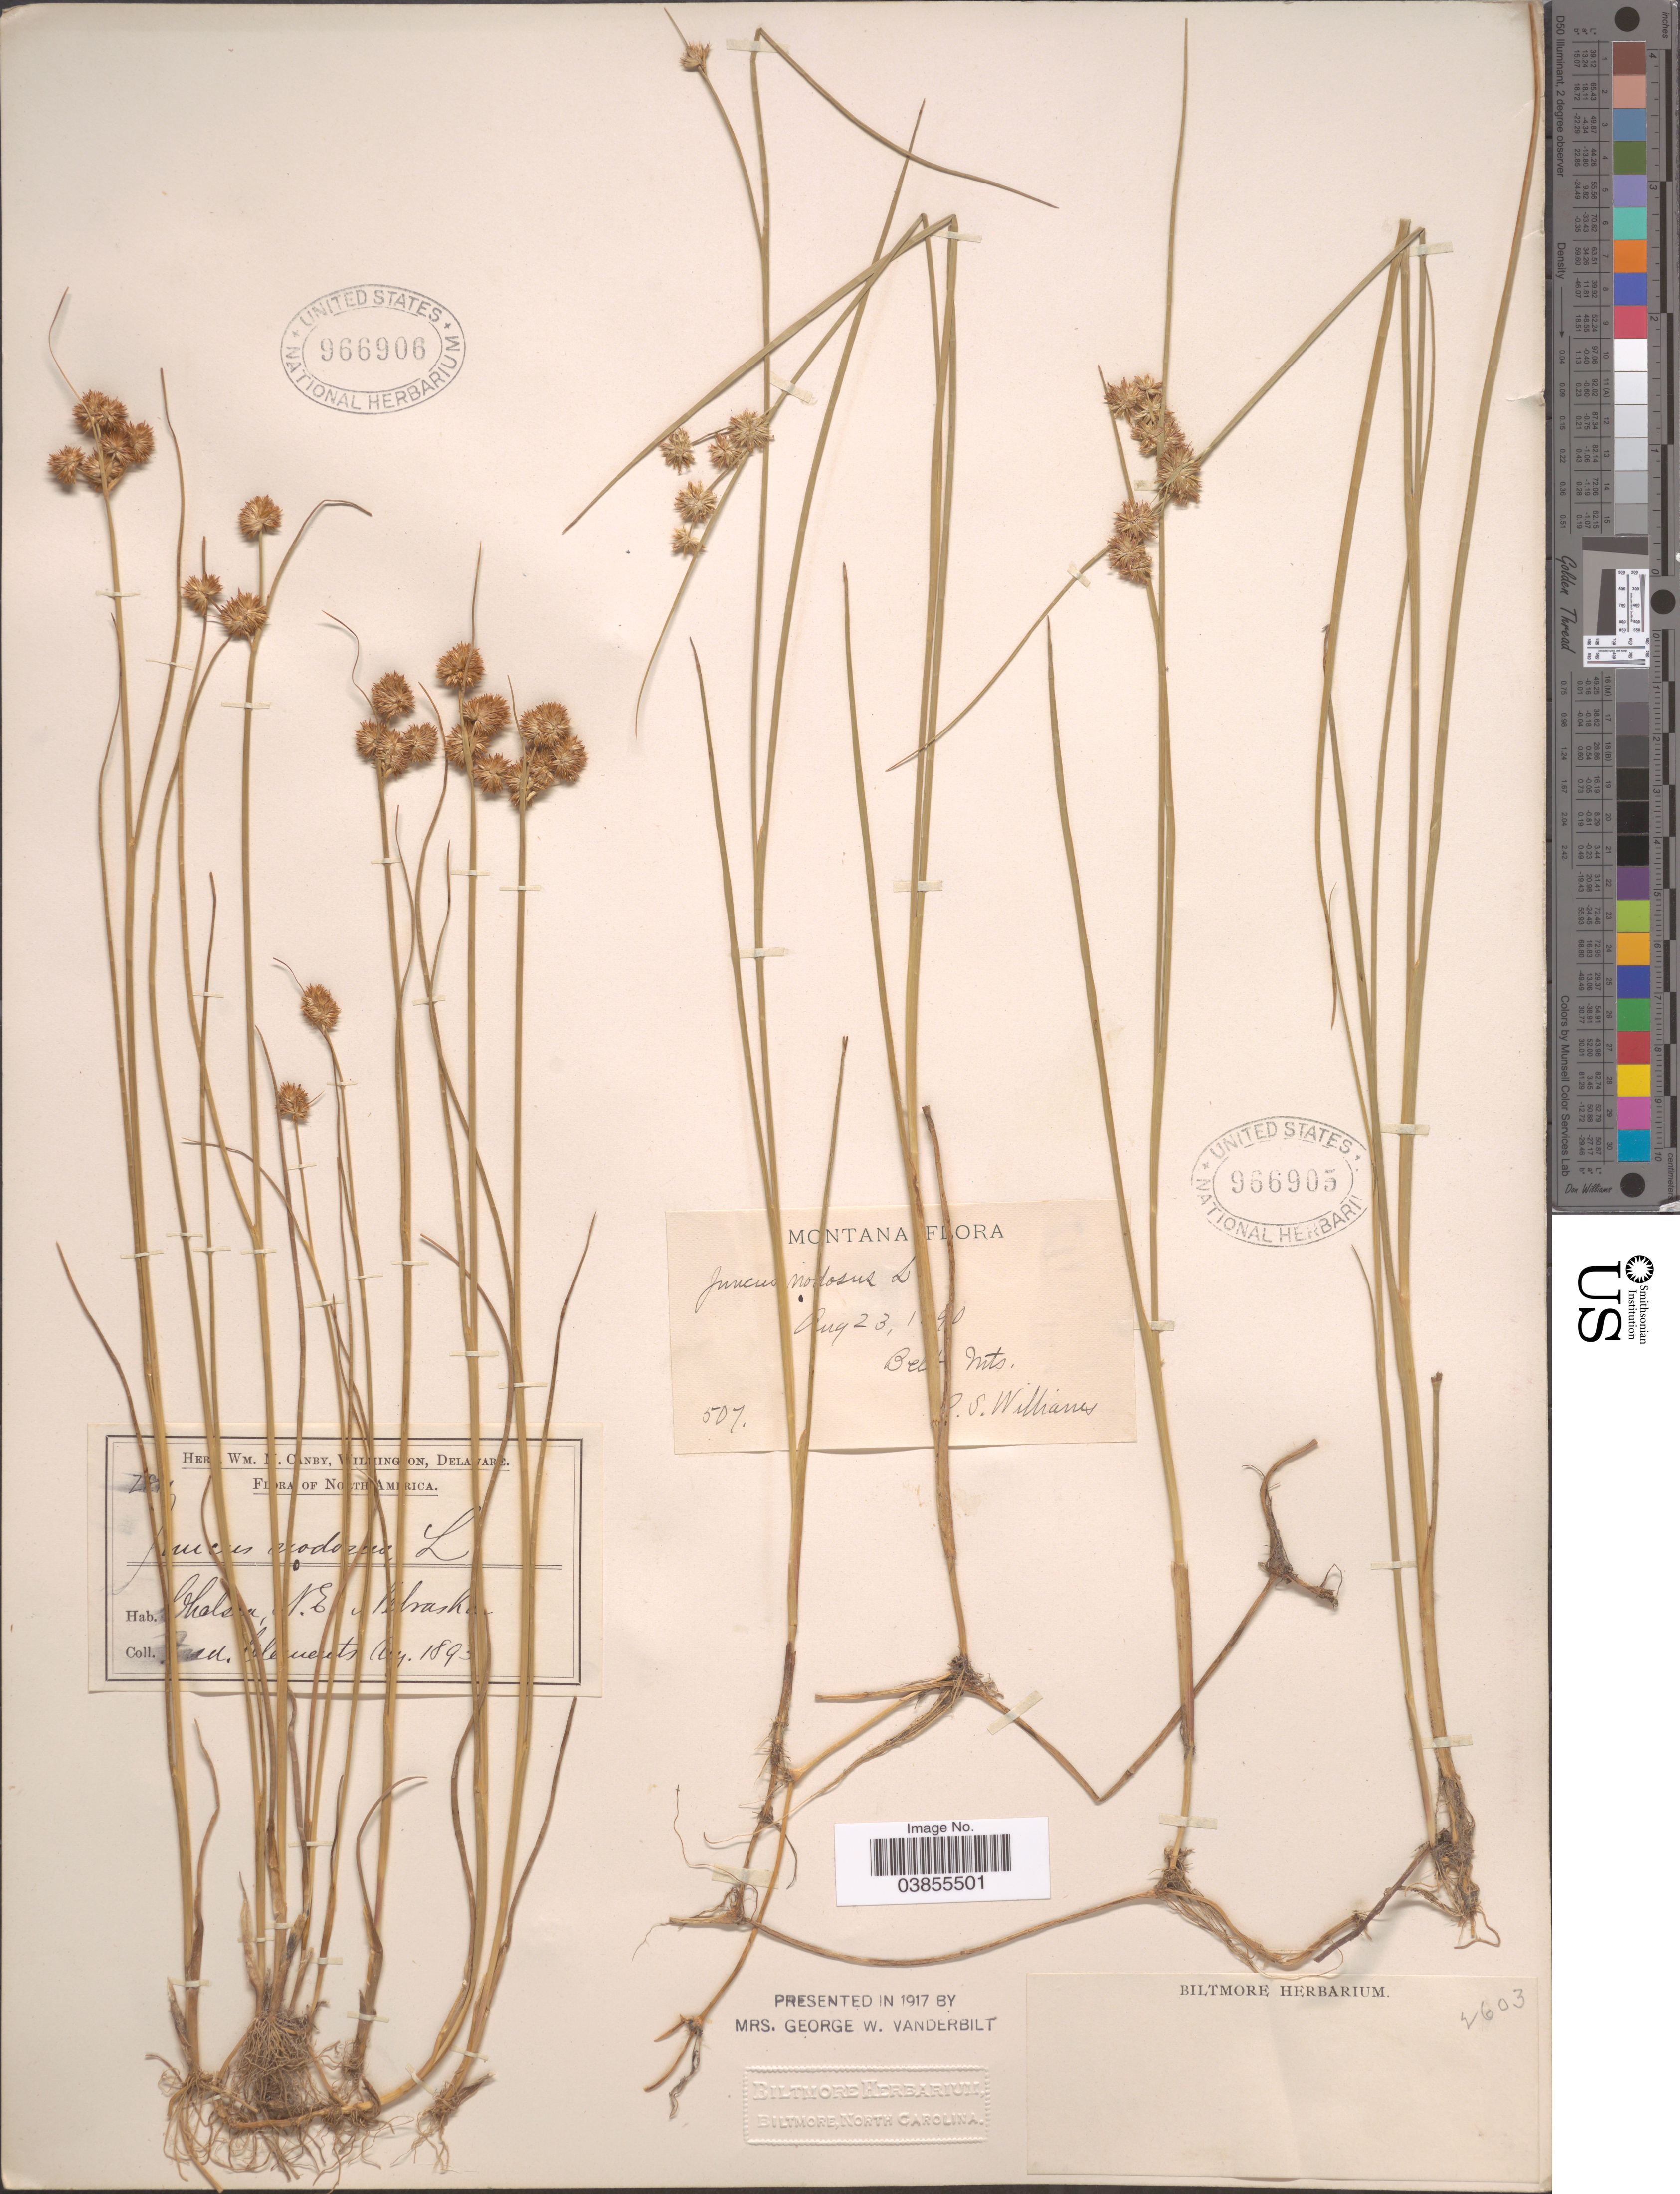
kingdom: Plantae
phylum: Tracheophyta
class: Liliopsida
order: Poales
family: Juncaceae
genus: Juncus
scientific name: Juncus nodosus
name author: L.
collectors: F. E. Clements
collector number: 281*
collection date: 1893-08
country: United States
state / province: Nebraska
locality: Chelsea, N.E. Nebraska.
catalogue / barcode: US 966906-2